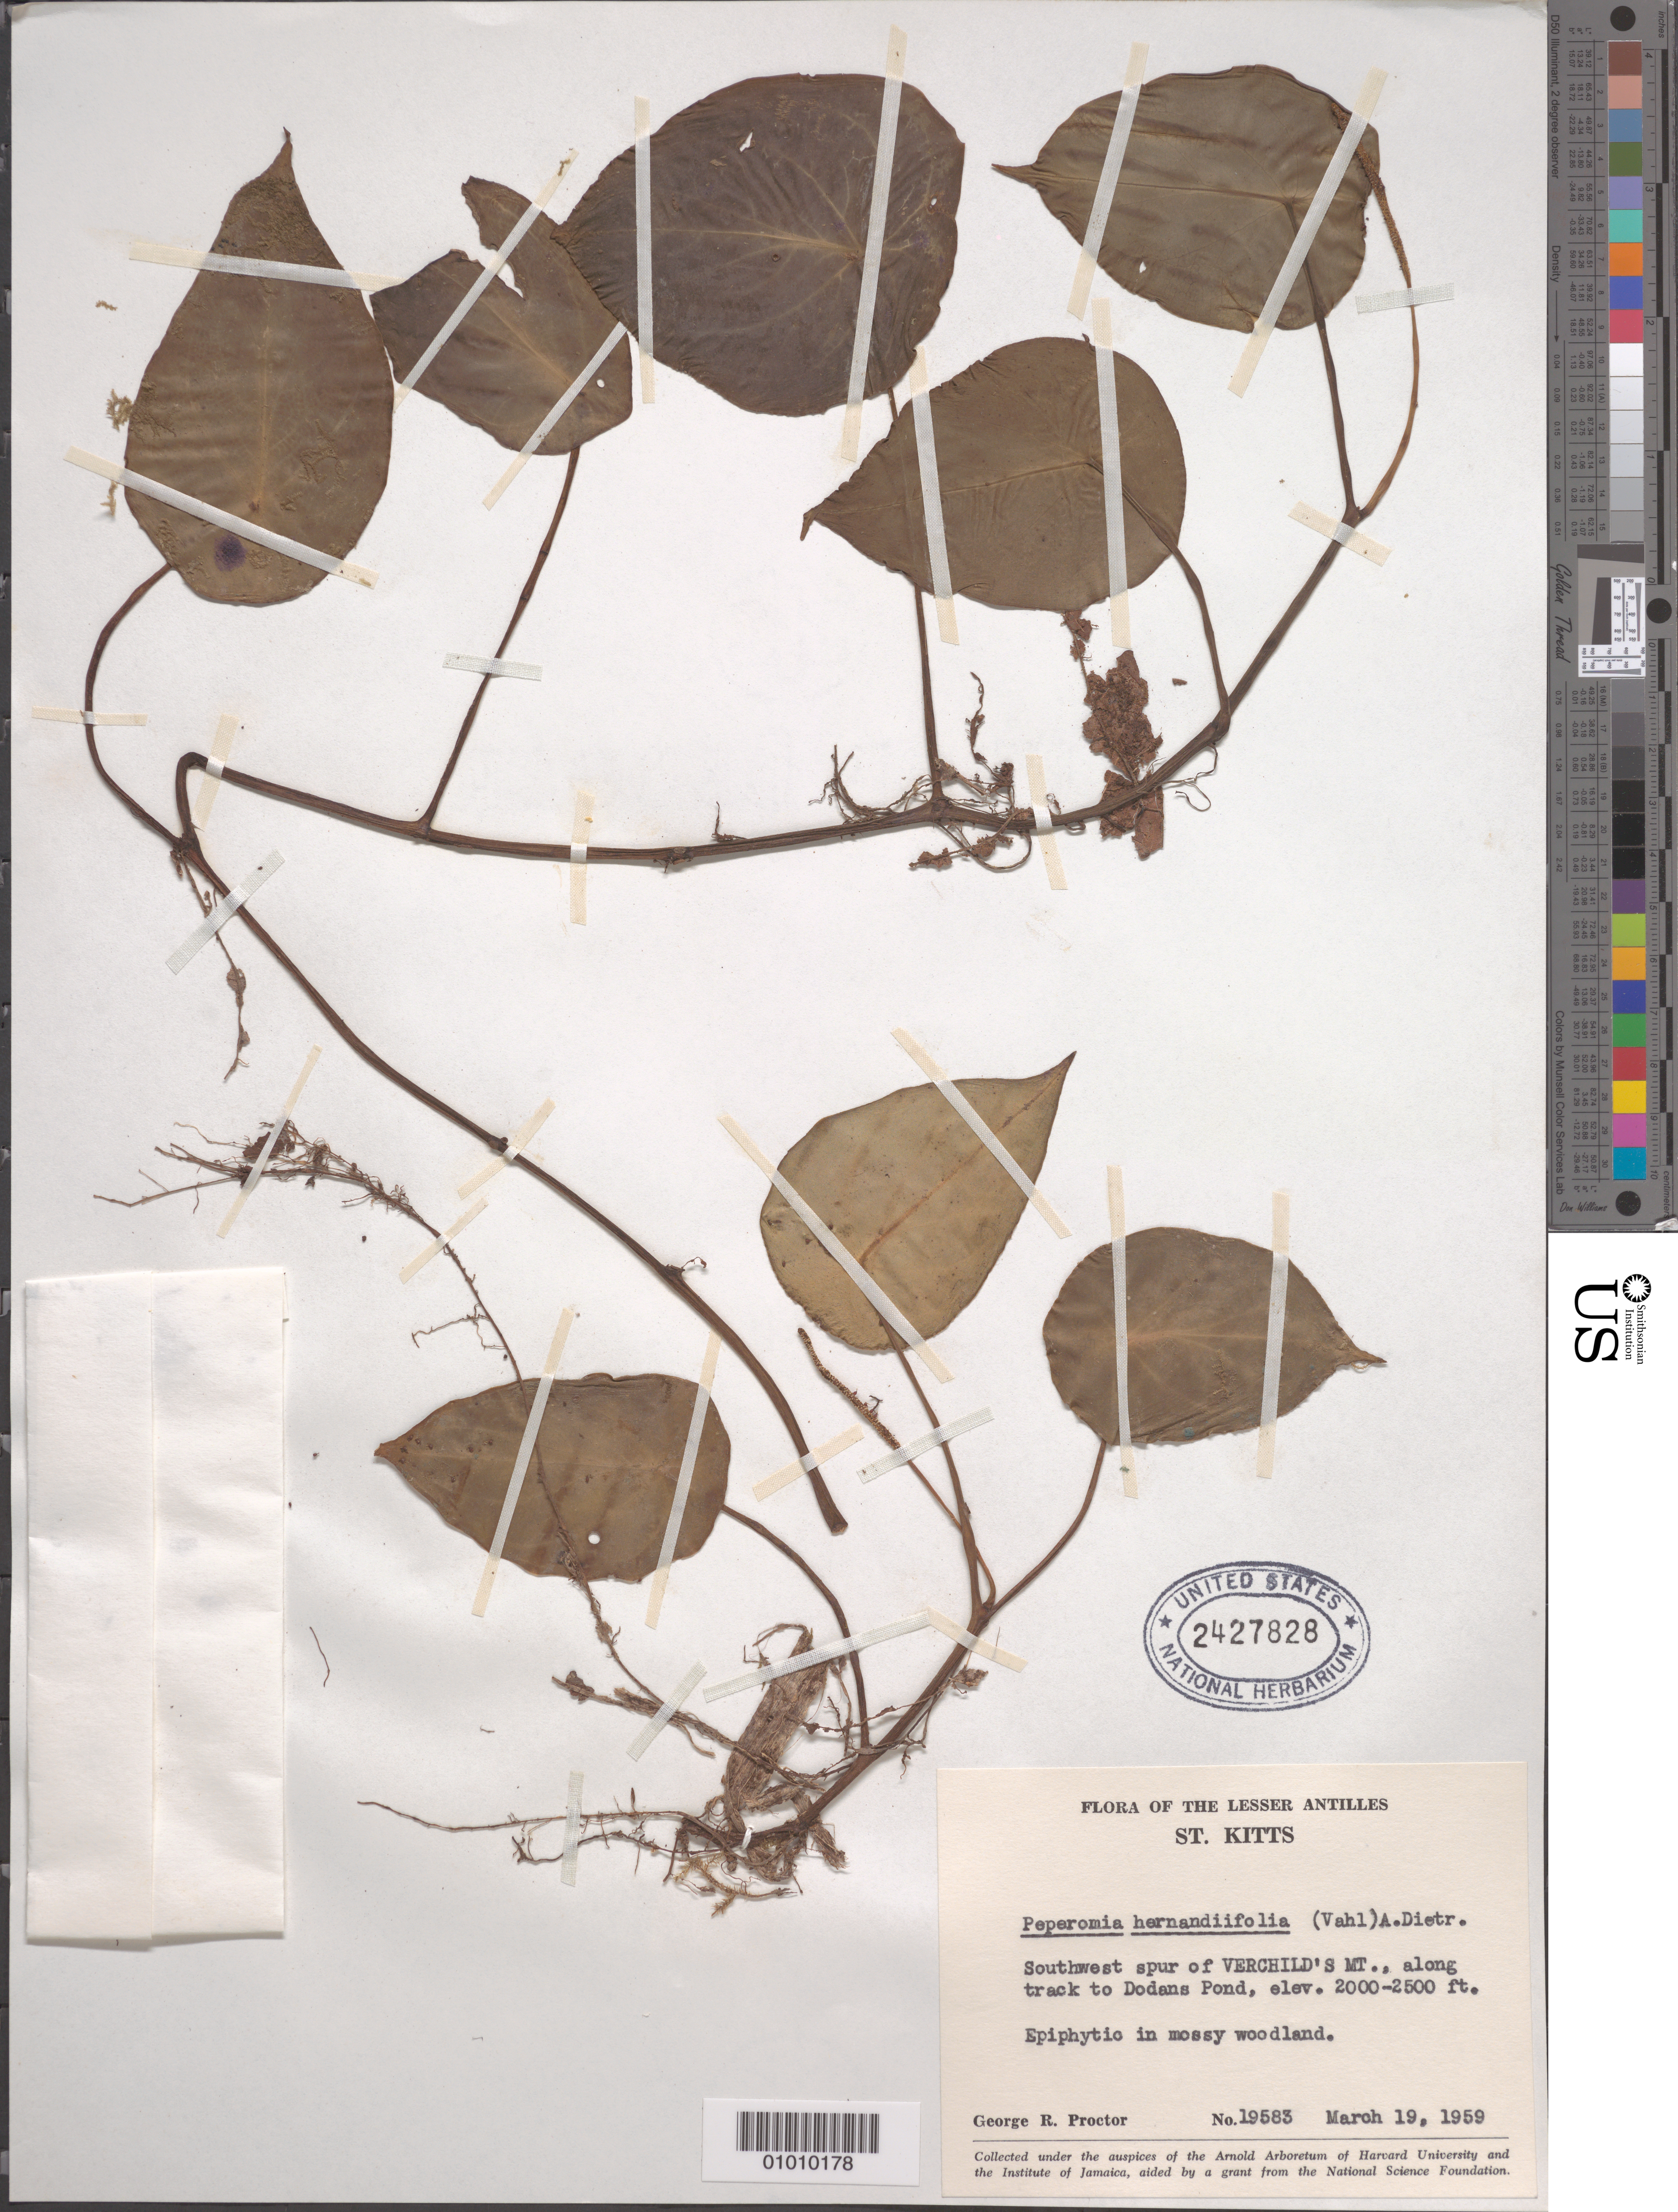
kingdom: Plantae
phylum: Tracheophyta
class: Magnoliopsida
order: Piperales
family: Piperaceae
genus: Peperomia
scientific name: Peperomia hernandiifolia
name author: (Vahl) A. Dietr.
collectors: G. R. Proctor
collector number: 19583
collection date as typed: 19 Mar 1959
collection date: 1959-03-19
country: St. Christopher-Nevis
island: St. Christopher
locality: SW spur of Verchild's mt. along track to Dodans Pond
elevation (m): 610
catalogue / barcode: US 2427828